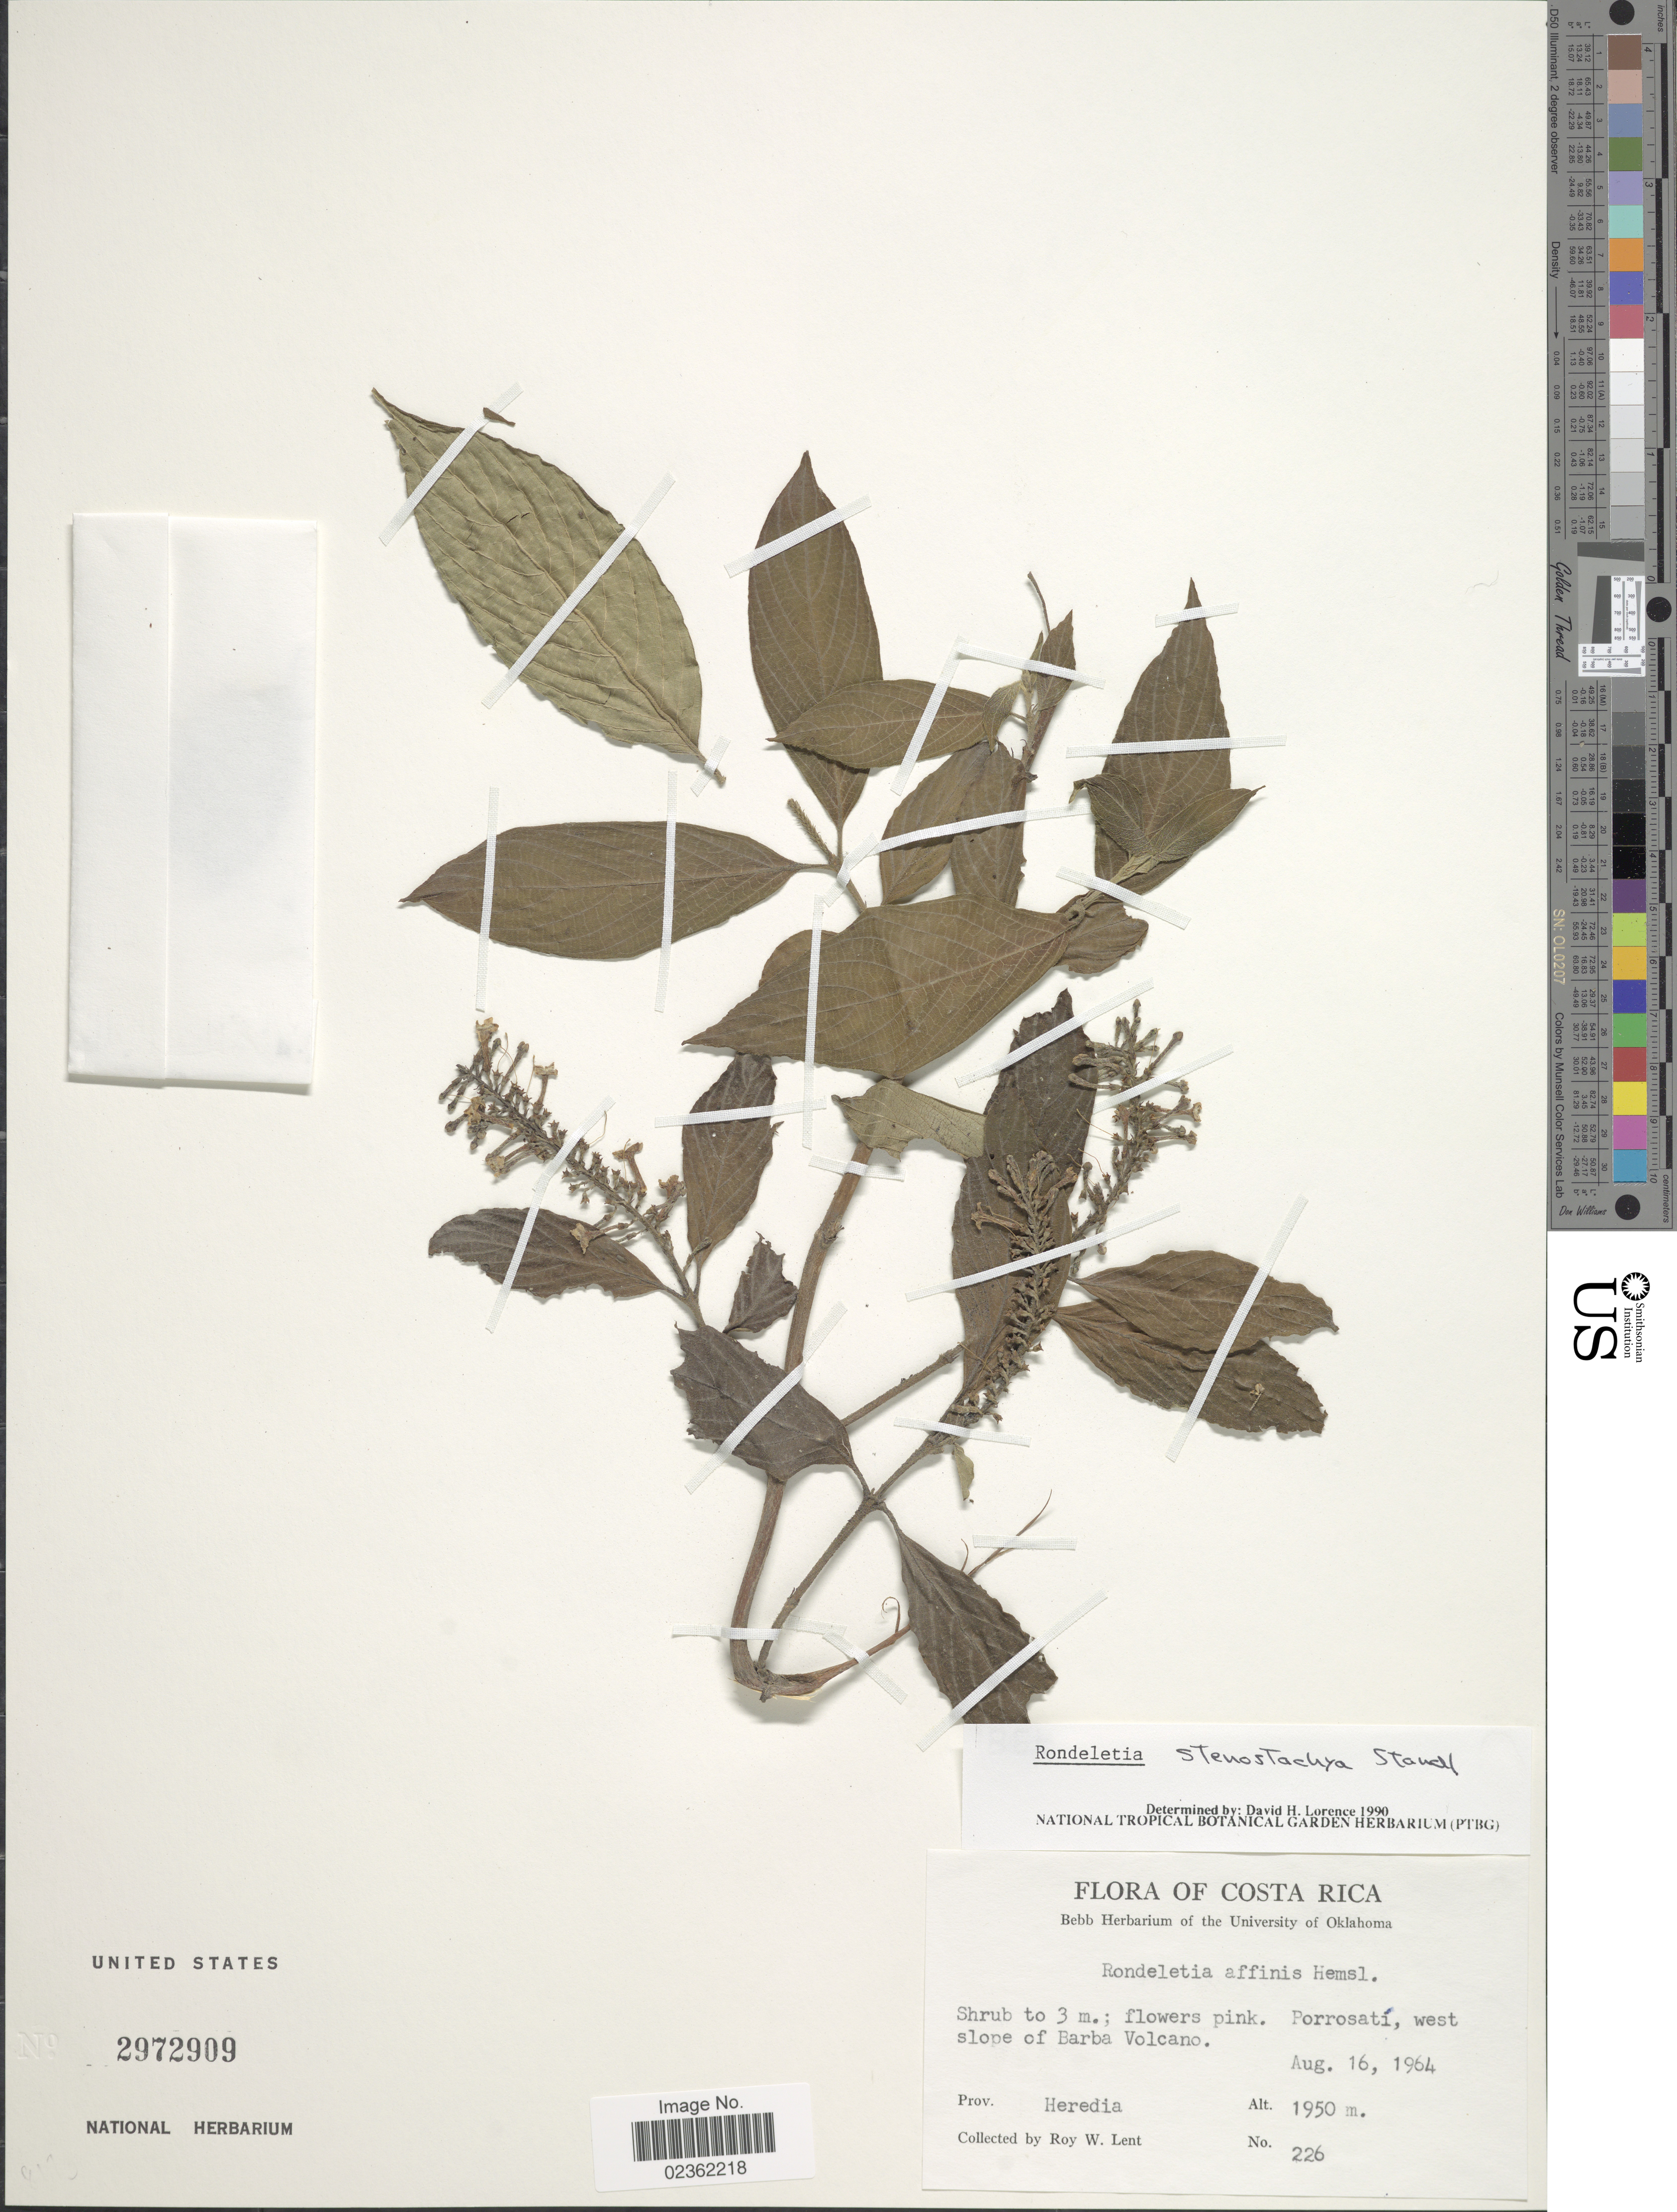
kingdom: Plantae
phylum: Tracheophyta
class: Magnoliopsida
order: Gentianales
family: Rubiaceae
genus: Rondeletia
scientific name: Rondeletia stenostachya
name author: Standl.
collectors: R. W. Lent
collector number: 226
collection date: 1964-08-16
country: Costa Rica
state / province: Heredia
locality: Porrosati, west slope of Barba Volcano.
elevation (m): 1950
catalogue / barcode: US 2972909